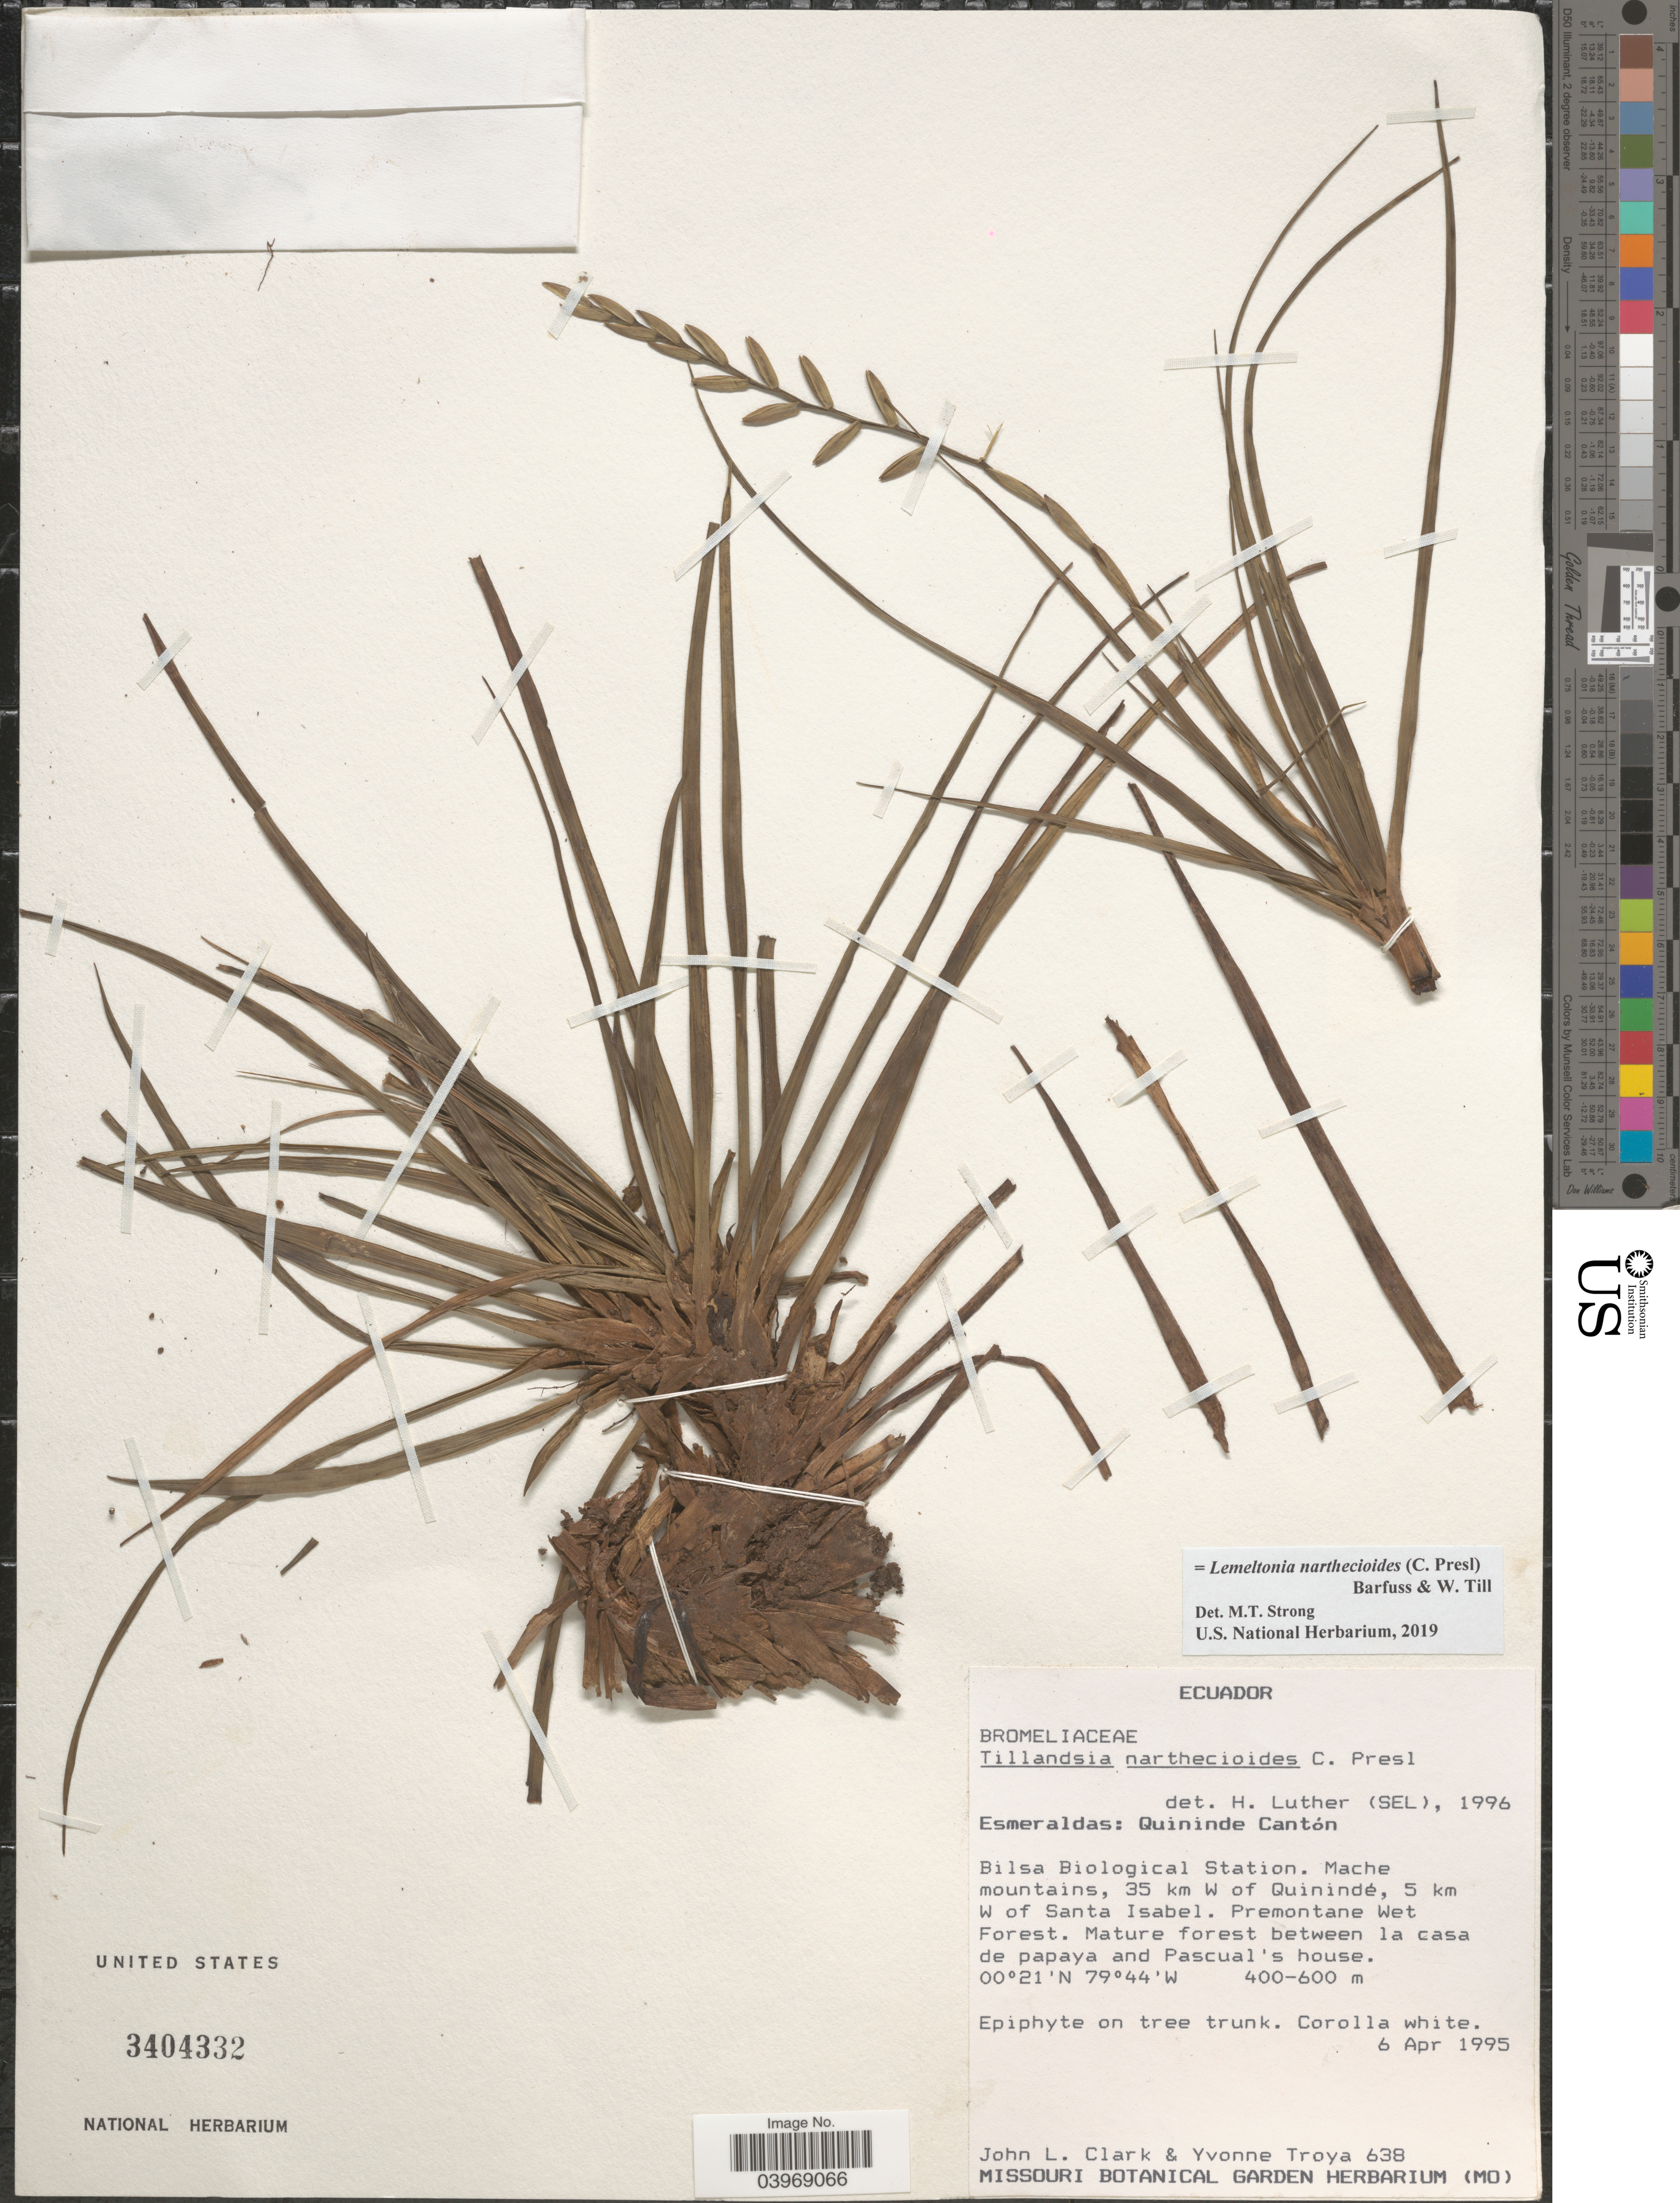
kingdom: Plantae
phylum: Tracheophyta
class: Liliopsida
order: Poales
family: Bromeliaceae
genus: Lemeltonia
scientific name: Lemeltonia narthecioides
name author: (C. Presl) Barfuss & W. Till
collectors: J. L. Clark & Y. Troya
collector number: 638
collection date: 1995-04-06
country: Ecuador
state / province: Esmeraldas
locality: Quininde Cantón. Bilsa Biological Station. Mache mountains, 35 km W of Quinindé, 5 km W of Santa Isabel. Between la casa de papaya and Pascual's house.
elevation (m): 400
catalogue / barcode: US 3404332